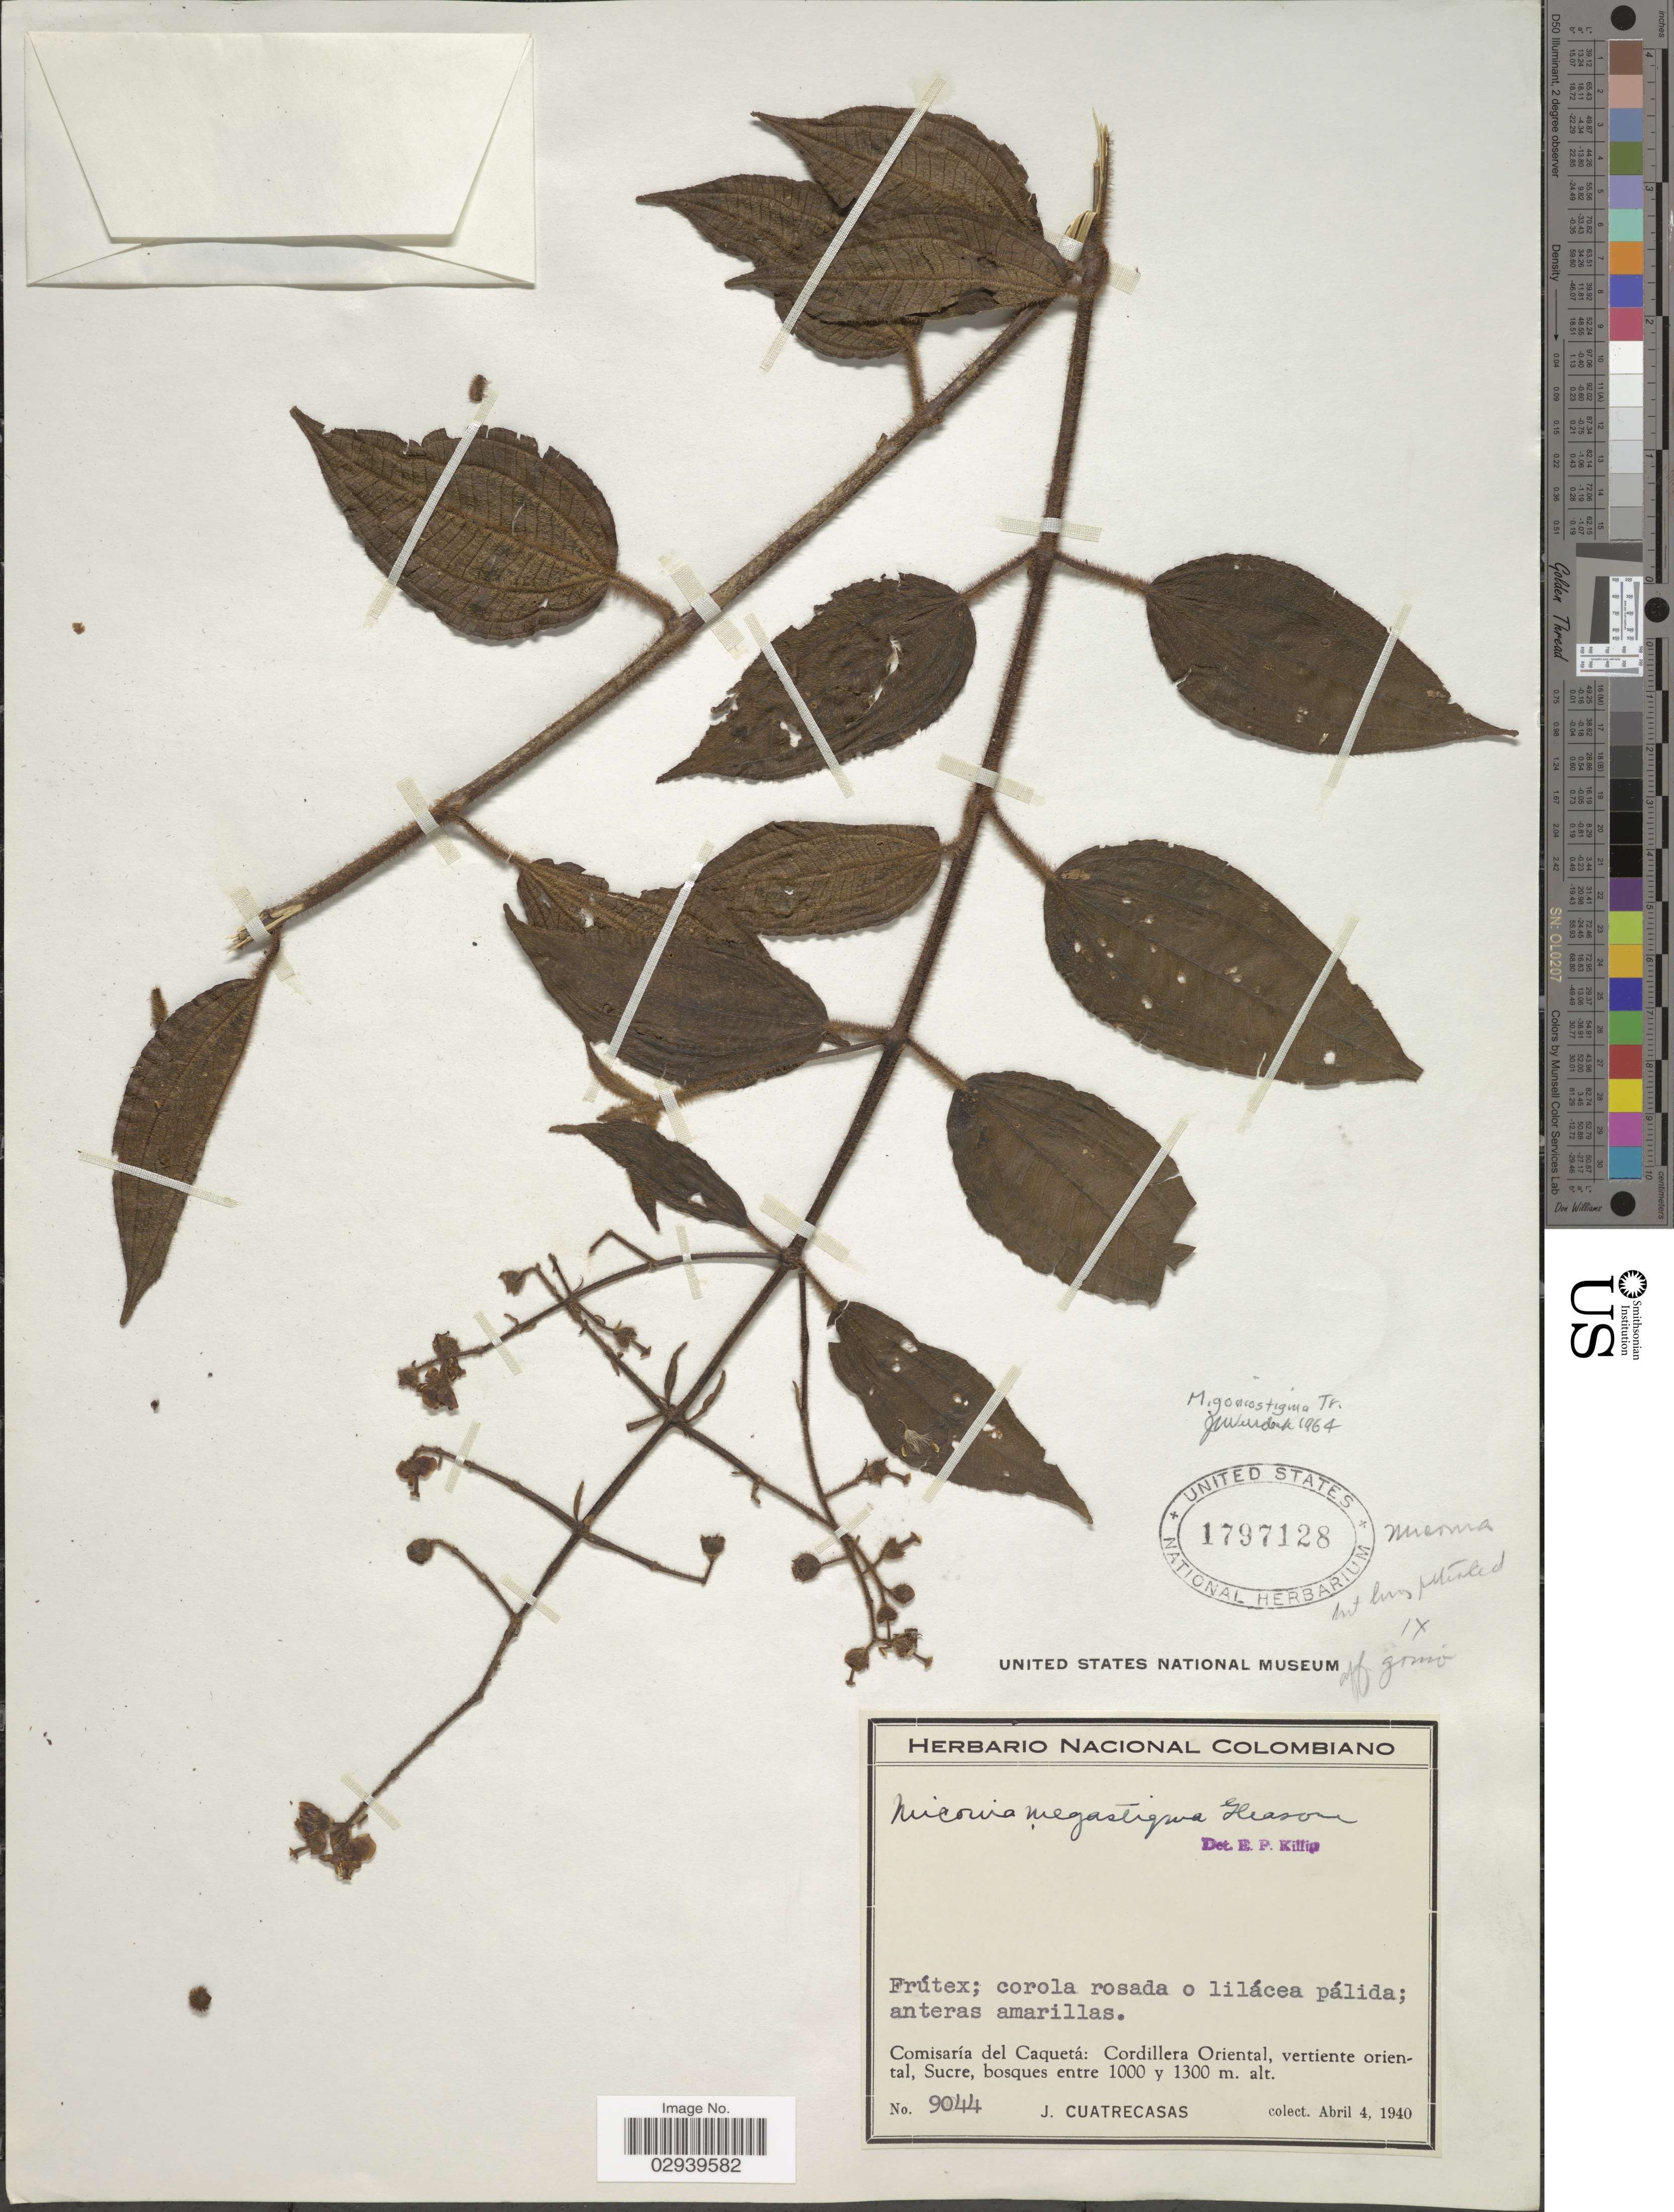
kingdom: Plantae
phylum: Tracheophyta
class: Magnoliopsida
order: Myrtales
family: Melastomataceae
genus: Miconia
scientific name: Miconia goniostigma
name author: Triana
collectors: J. Cuatrecasas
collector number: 9044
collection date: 1940-04-04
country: Colombia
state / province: Caquetá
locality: Comisaría del Caquetá: Cordillera Oriental, vertiente oriental, Sucre.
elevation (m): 1000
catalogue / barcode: US 1797128